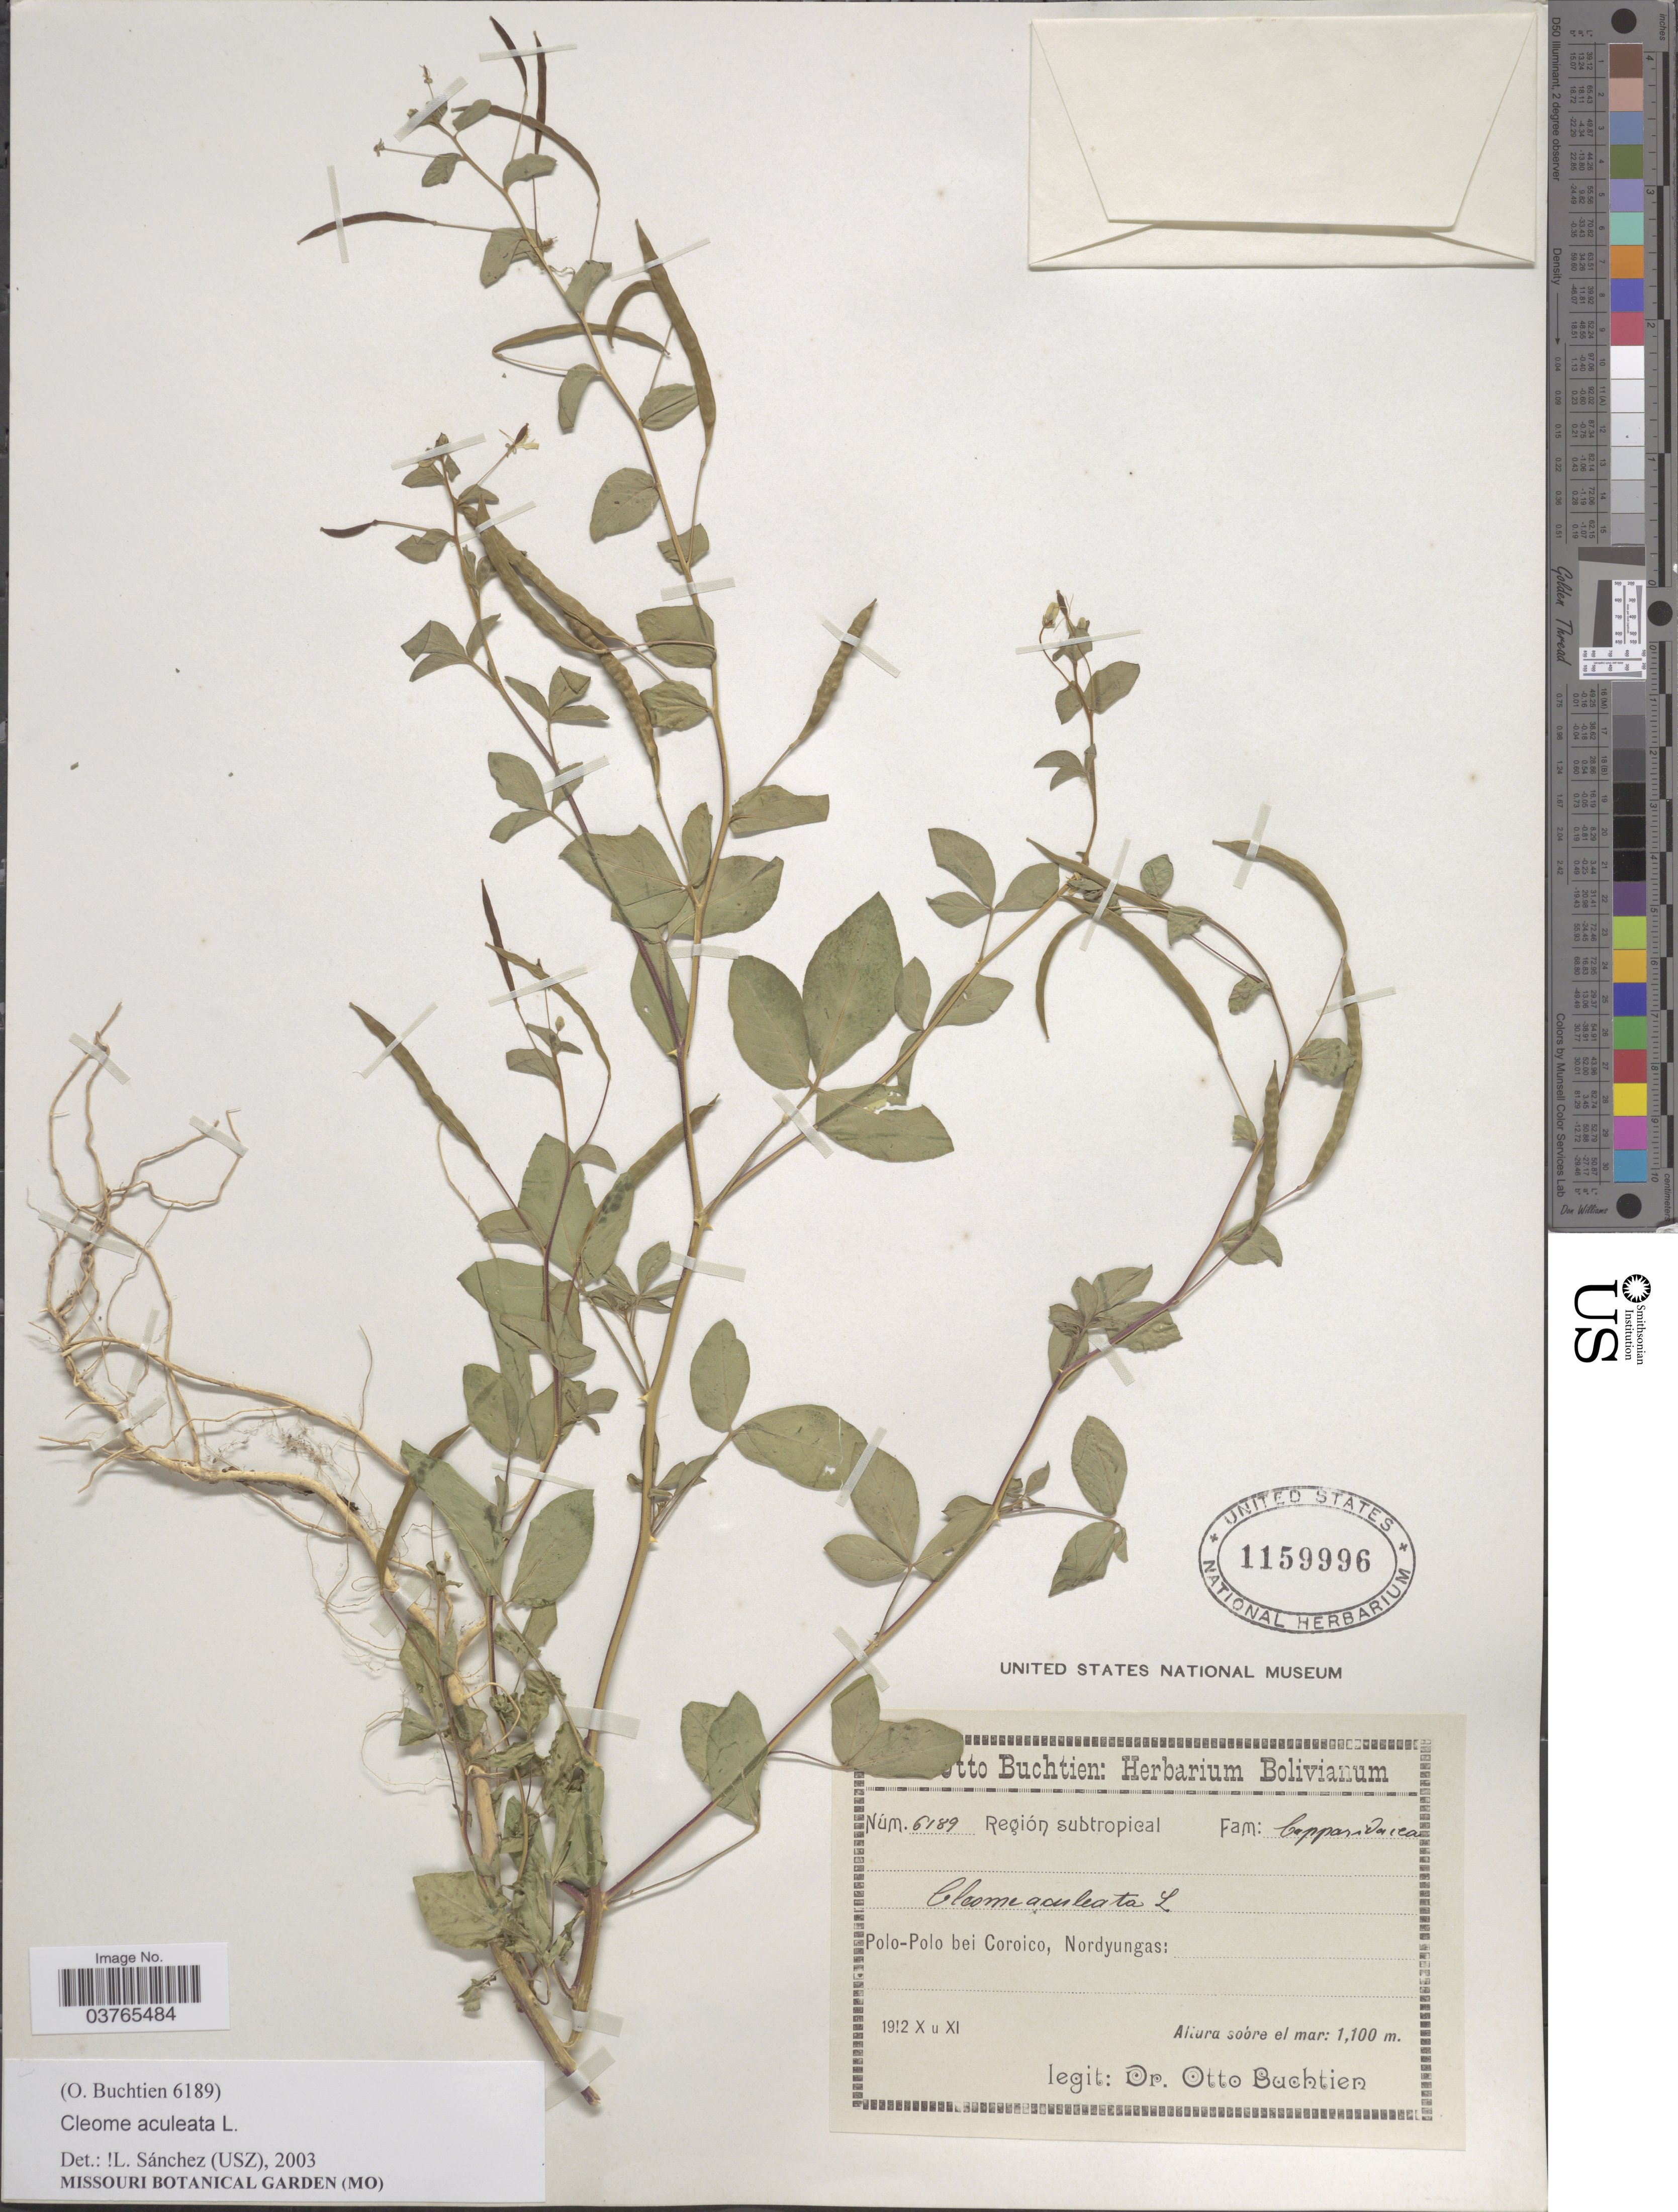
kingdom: Plantae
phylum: Tracheophyta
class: Magnoliopsida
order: Brassicales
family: Cleomaceae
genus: Tarenaya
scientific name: Tarenaya aculeata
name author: (L.) Soares Neto & Roalson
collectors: O. Buchtien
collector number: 6189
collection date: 1912-10/1912-11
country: Bolivia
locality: Región subtropical. Polo-Polo bei Coroico, Nordyungas.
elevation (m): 1100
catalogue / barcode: US 1159996